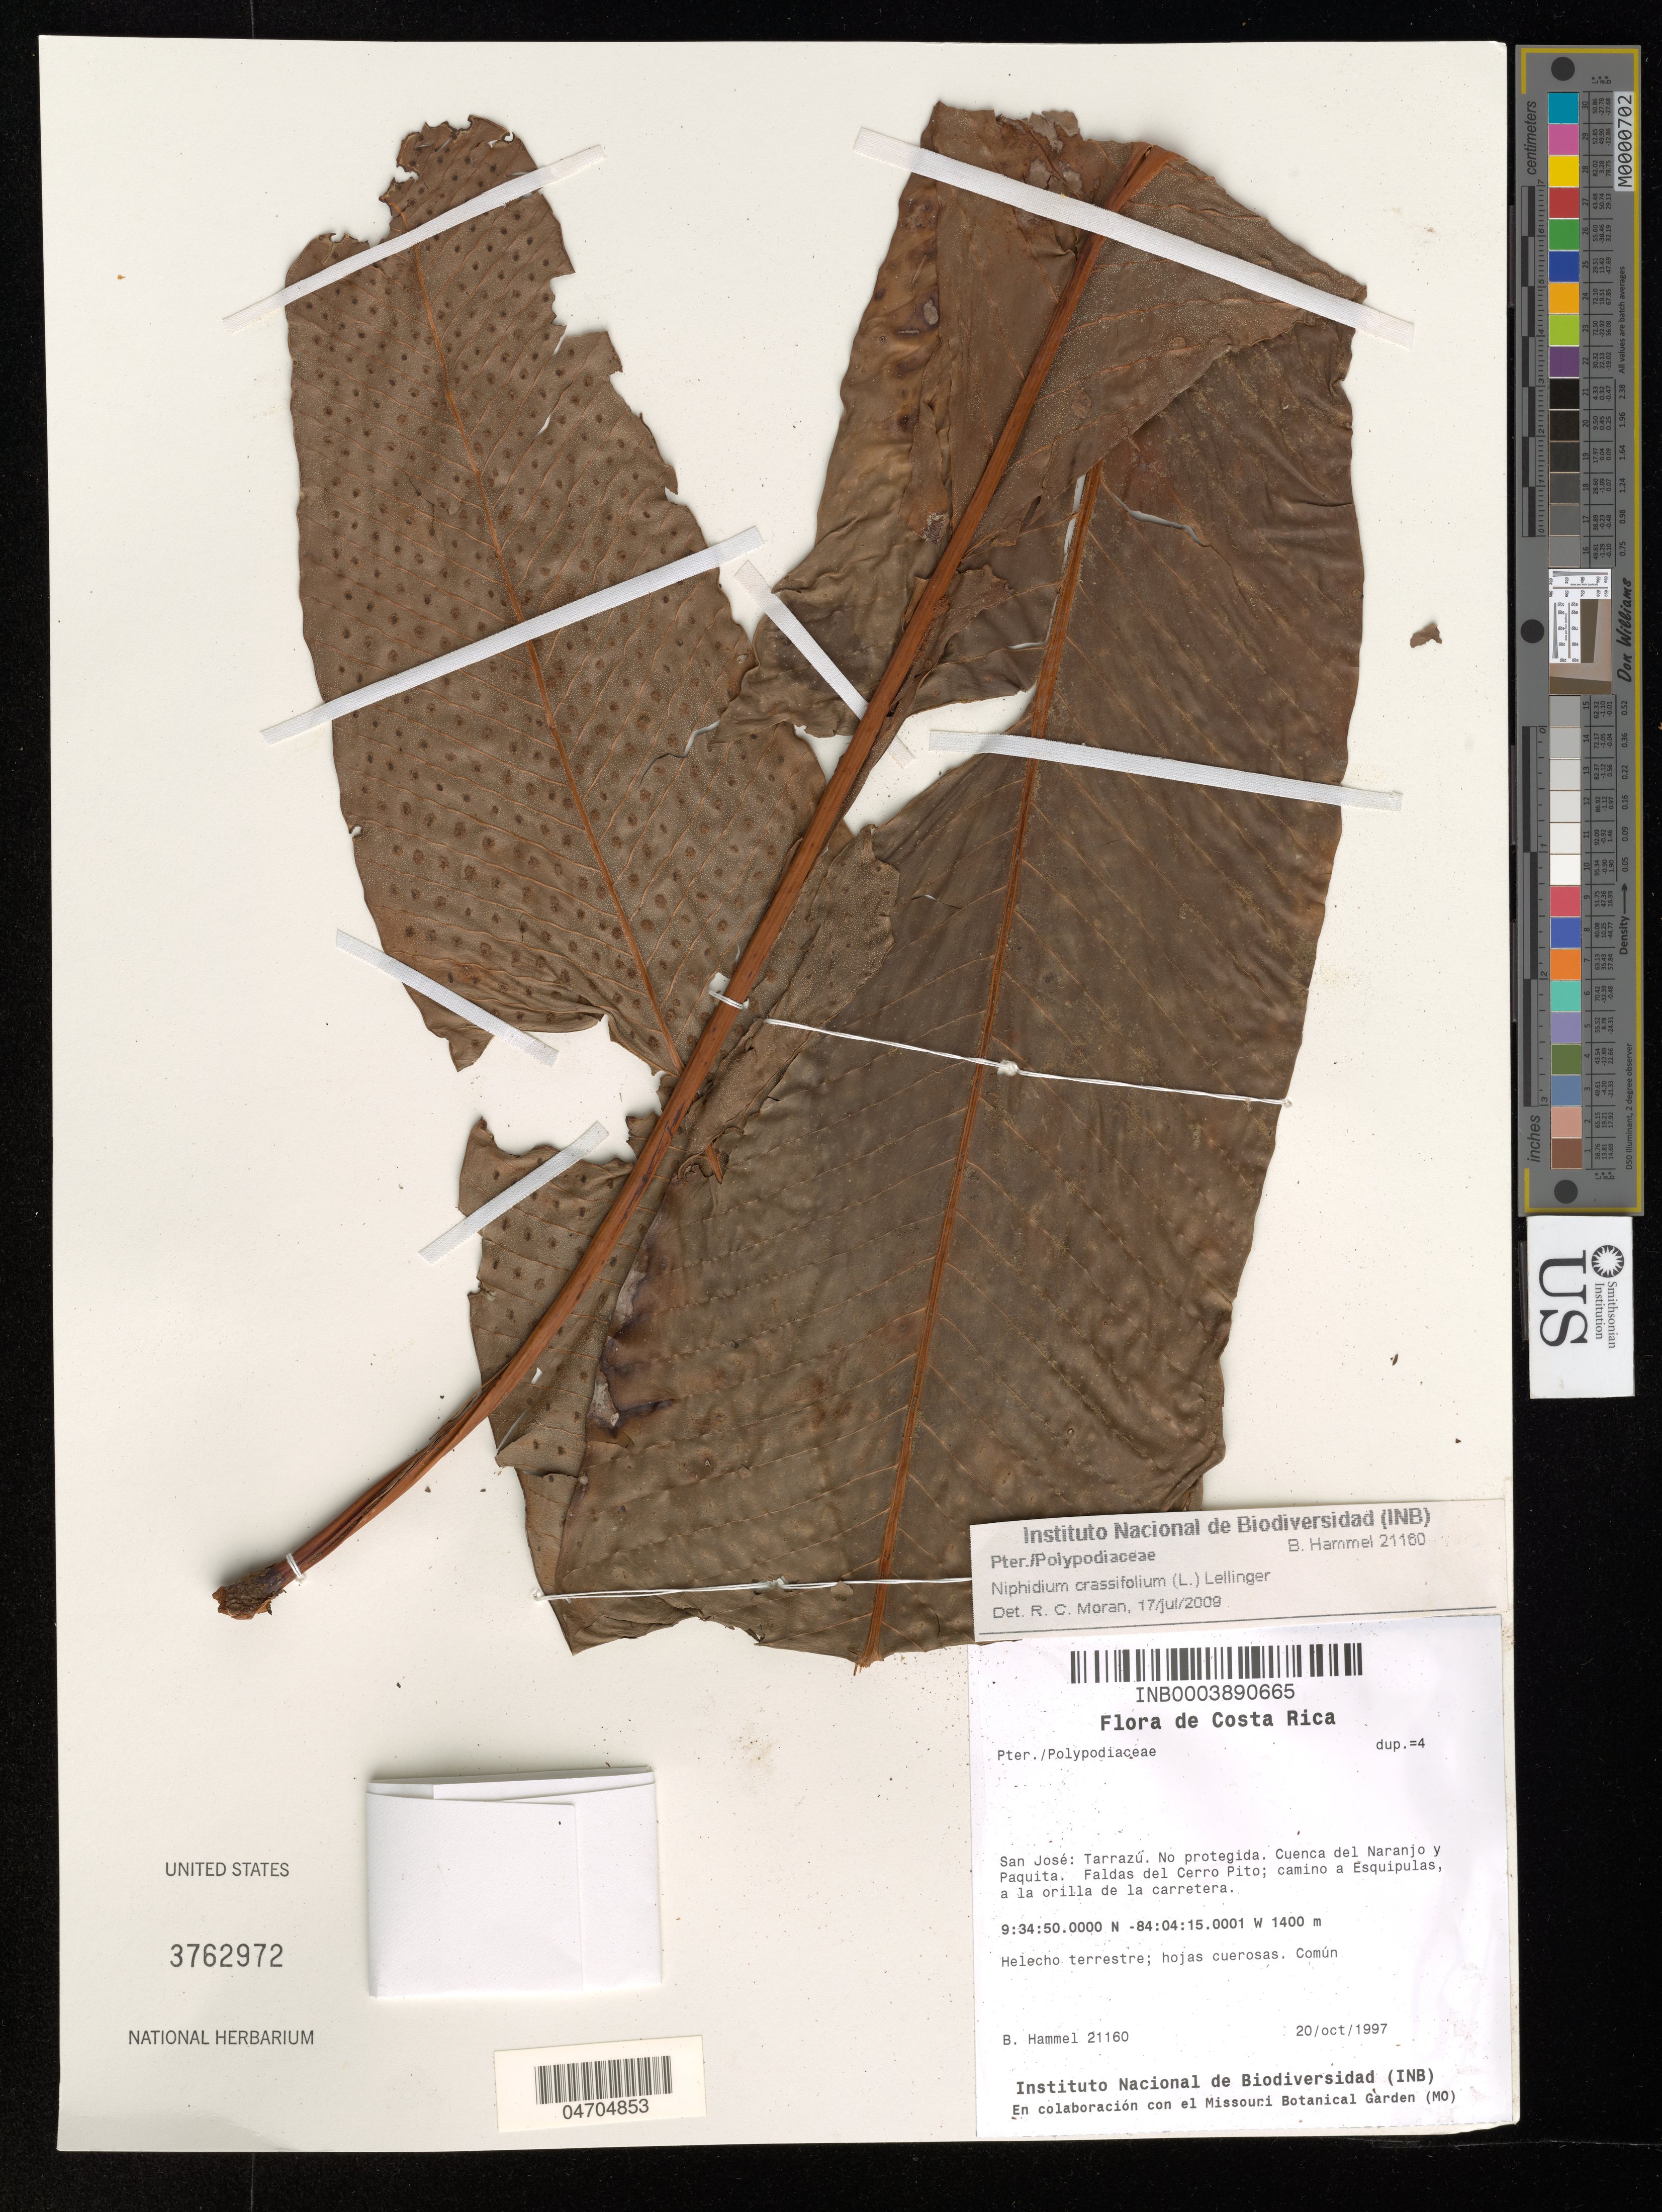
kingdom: Plantae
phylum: Tracheophyta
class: Polypodiopsida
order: Polypodiales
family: Polypodiaceae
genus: Niphidium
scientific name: Niphidium crassifolium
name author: (L.) Lellinger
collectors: B. Hammel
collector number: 21160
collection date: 1997-10-20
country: Costa Rica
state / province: San José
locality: Tarrazú. No protegida. Cuenca del Naranjo y Paquita. Faldas del Cerro Pito; camino a Esquipulas, a la orilla de la carretera.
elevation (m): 1400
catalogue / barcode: US 3762972